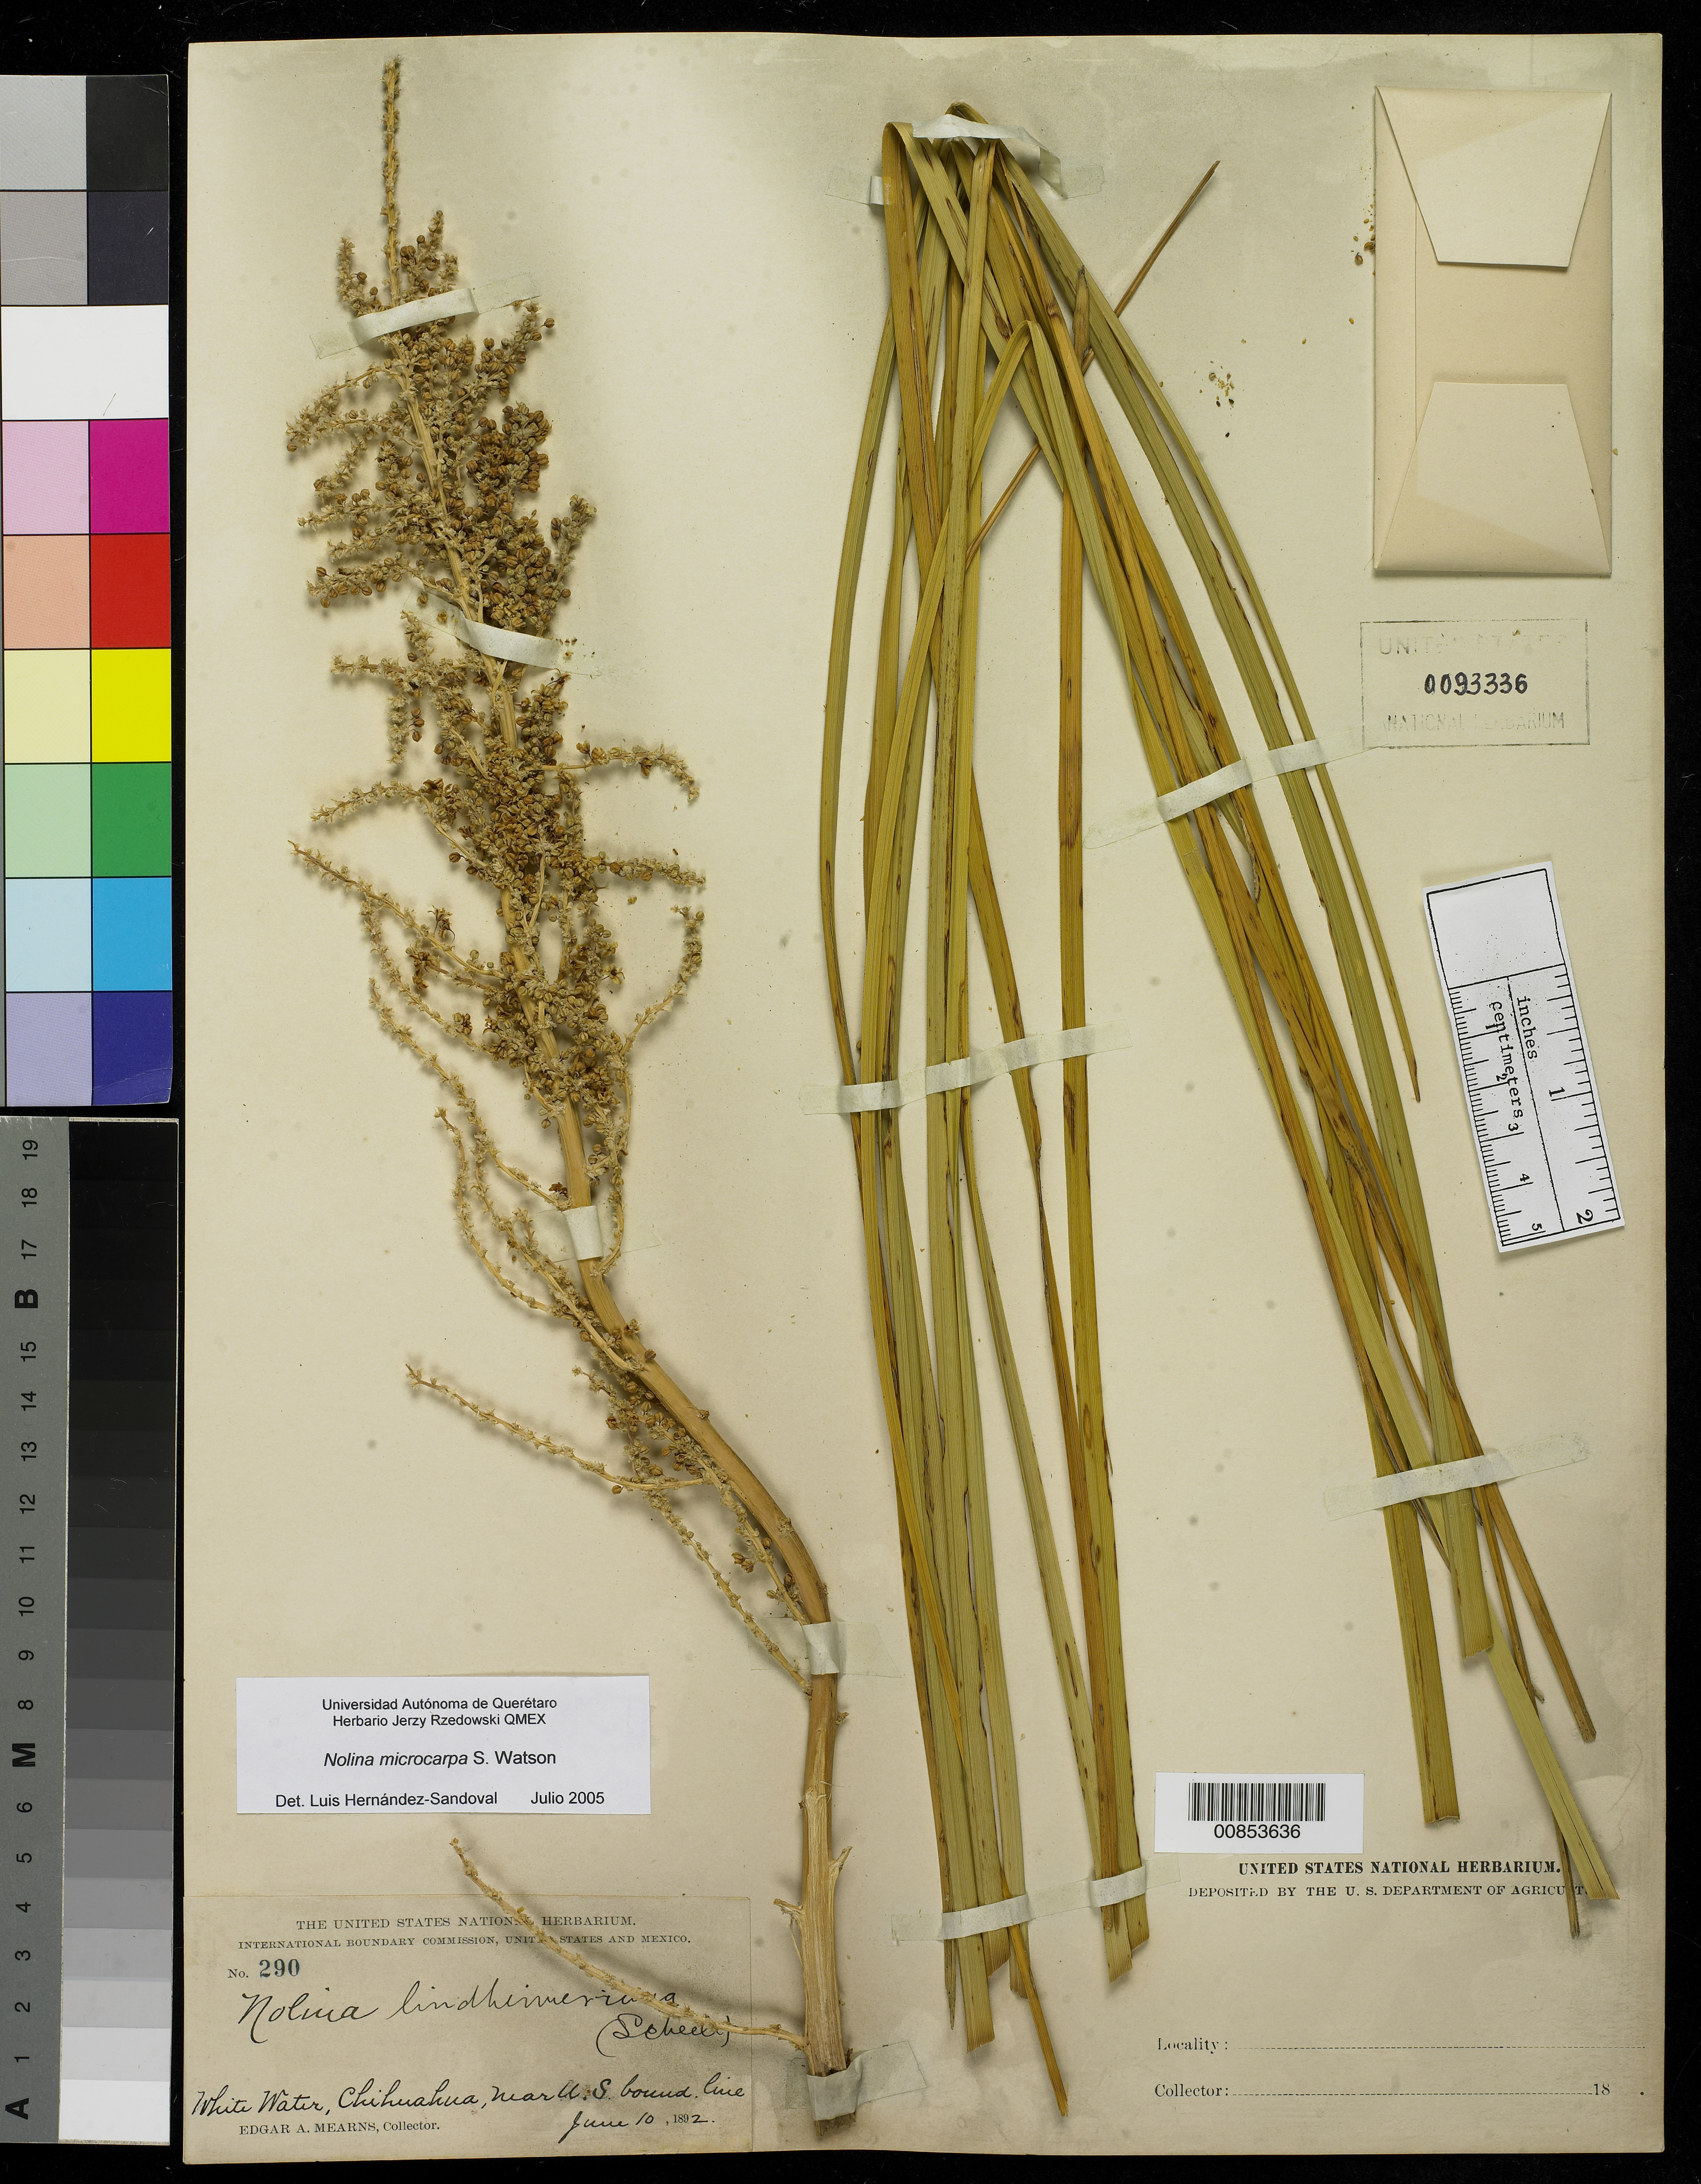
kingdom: Plantae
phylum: Tracheophyta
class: Liliopsida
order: Asparagales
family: Asparagaceae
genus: Nolina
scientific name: Nolina microcarpa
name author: S. Watson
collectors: E. A. Mearns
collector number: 290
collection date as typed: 10 Jun 1892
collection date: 1892-06-10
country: Mexico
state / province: Chihuahua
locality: White Water, Chihuahua, near US Boundary Line.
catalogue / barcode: US 93336